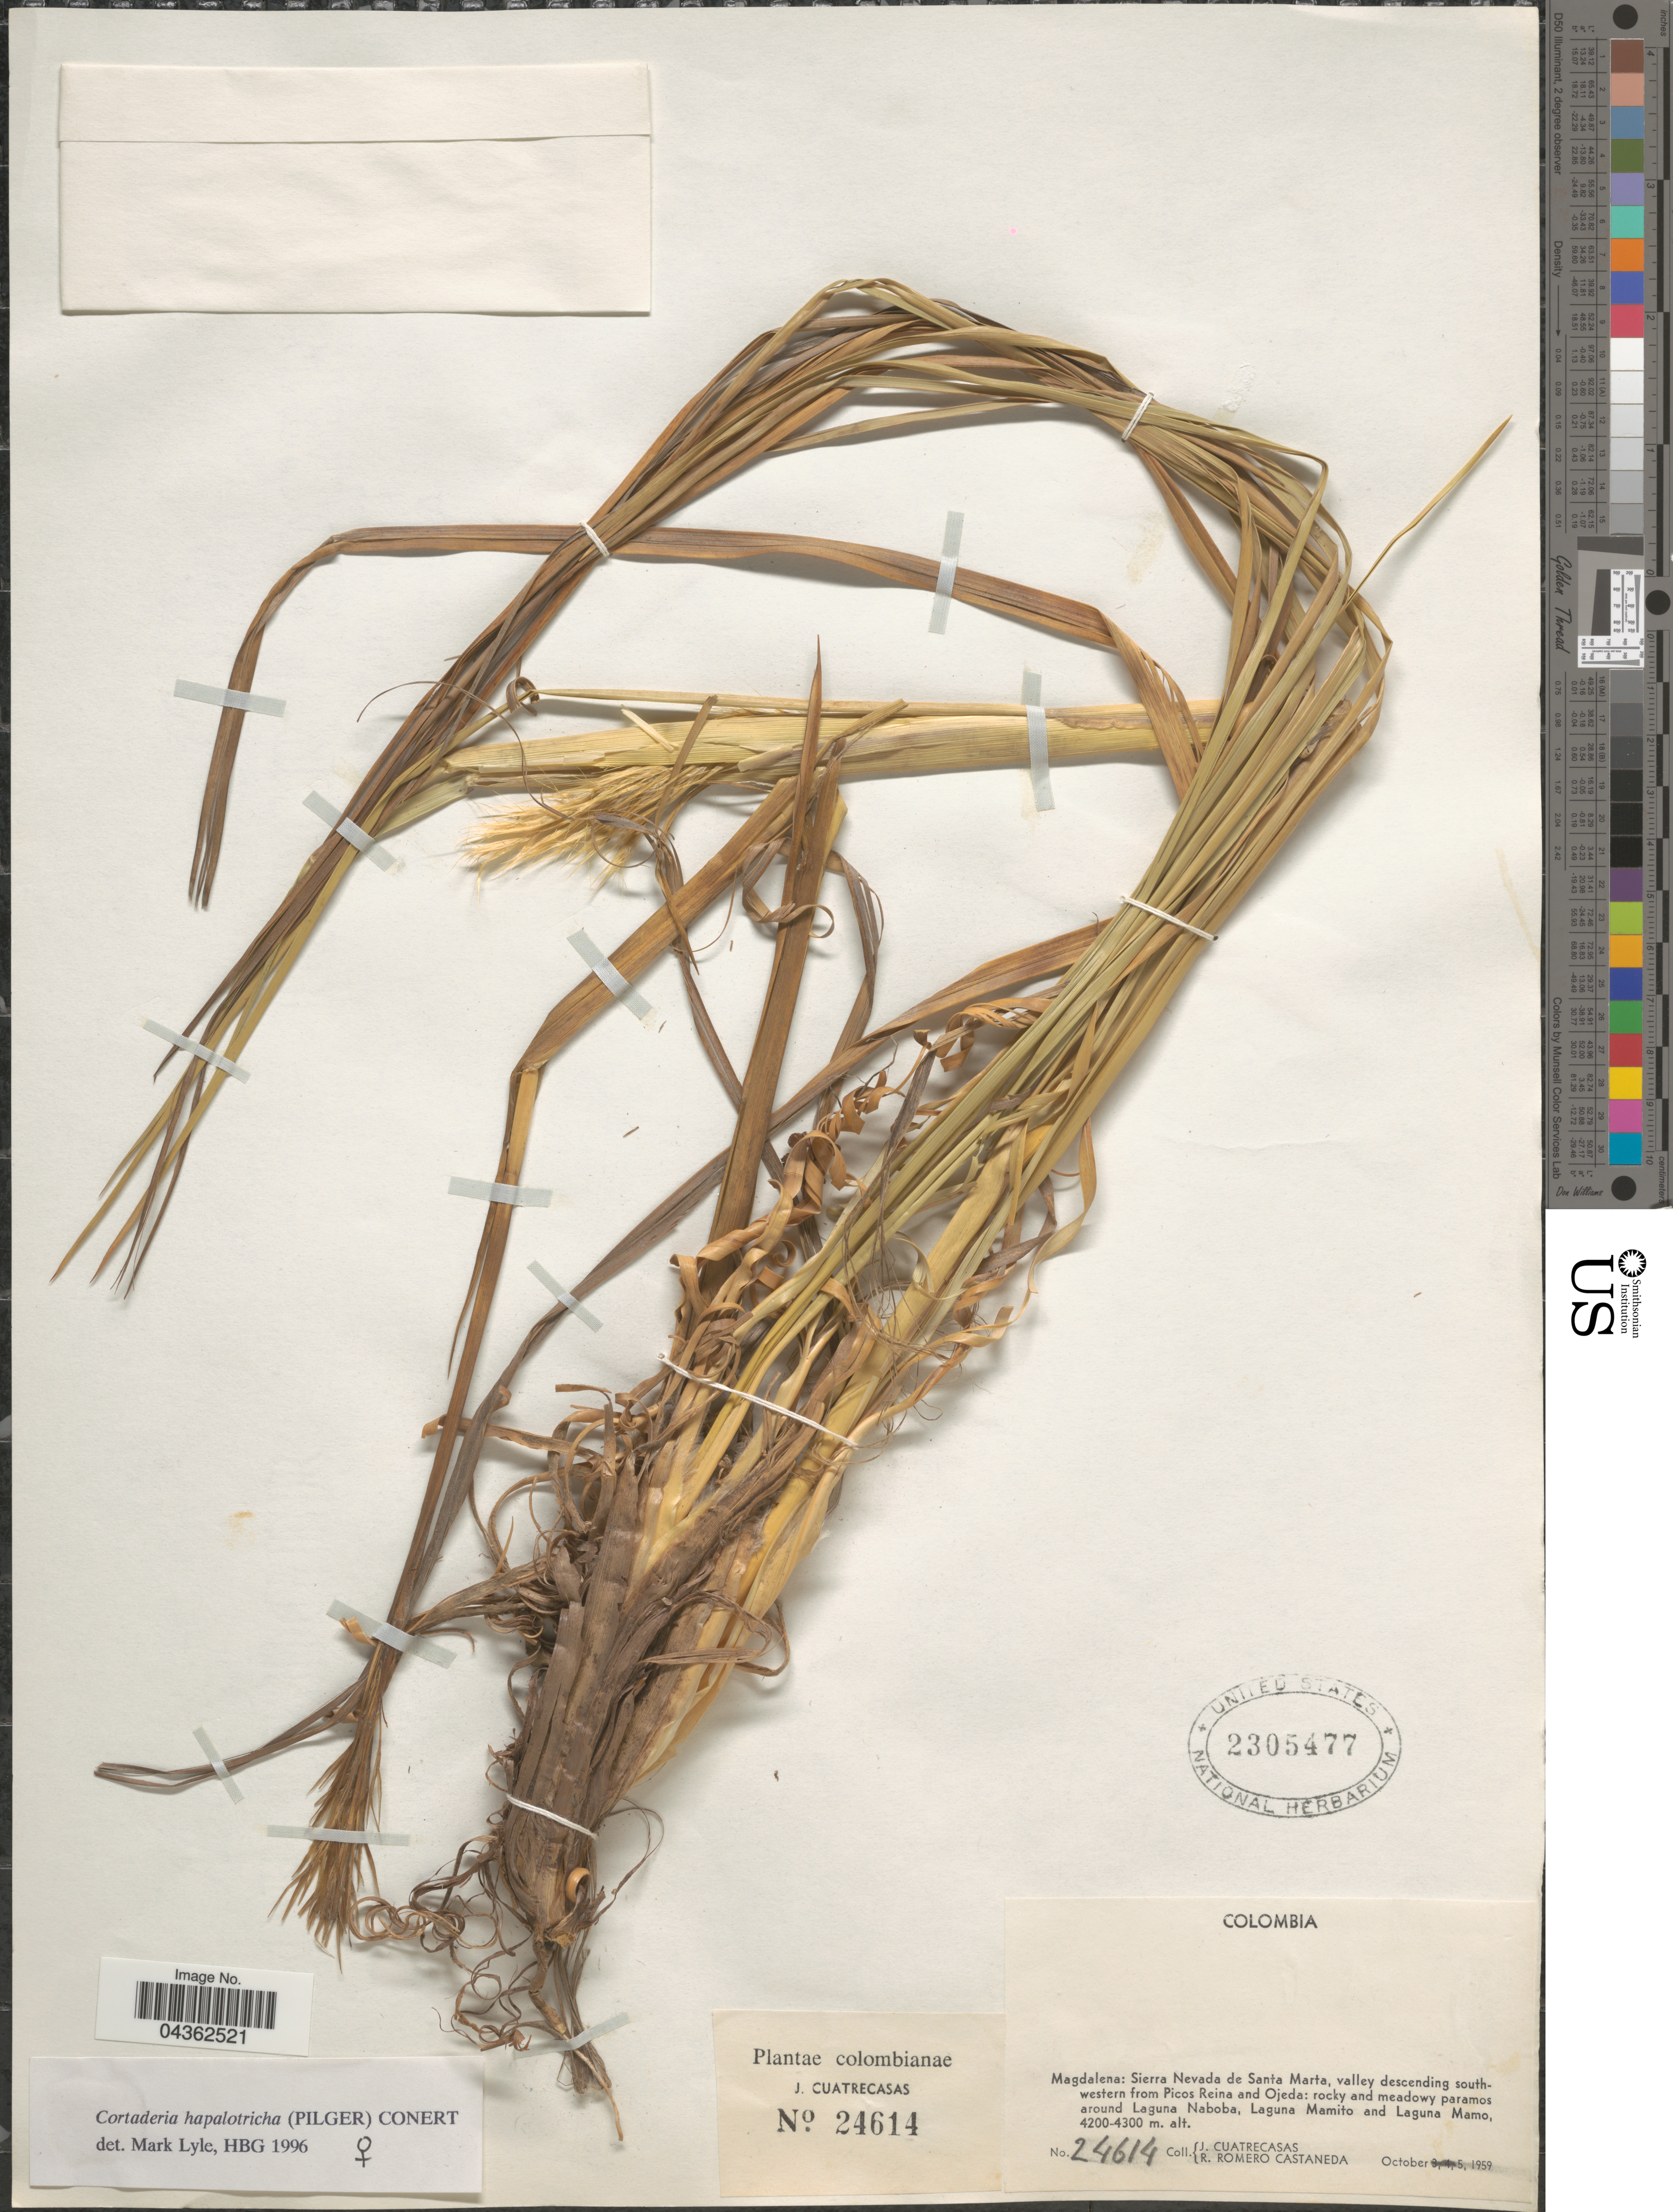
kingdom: Plantae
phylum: Tracheophyta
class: Liliopsida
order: Poales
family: Poaceae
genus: Cortaderia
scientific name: Cortaderia hapalotricha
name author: (Pilg.) Conert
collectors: J. Cuatrecasas & R. Romero Castañeda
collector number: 24614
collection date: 1959-10-05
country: Colombia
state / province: Magdalena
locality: Sierra Nevada de Santa Marta, valley descending south-western from Picos Reina and Ojeda: rocky and meadowy paramos around Laguna Naboba, Laguna Mamito and Laguna Mamo.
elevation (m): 4200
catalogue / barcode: US 2305477